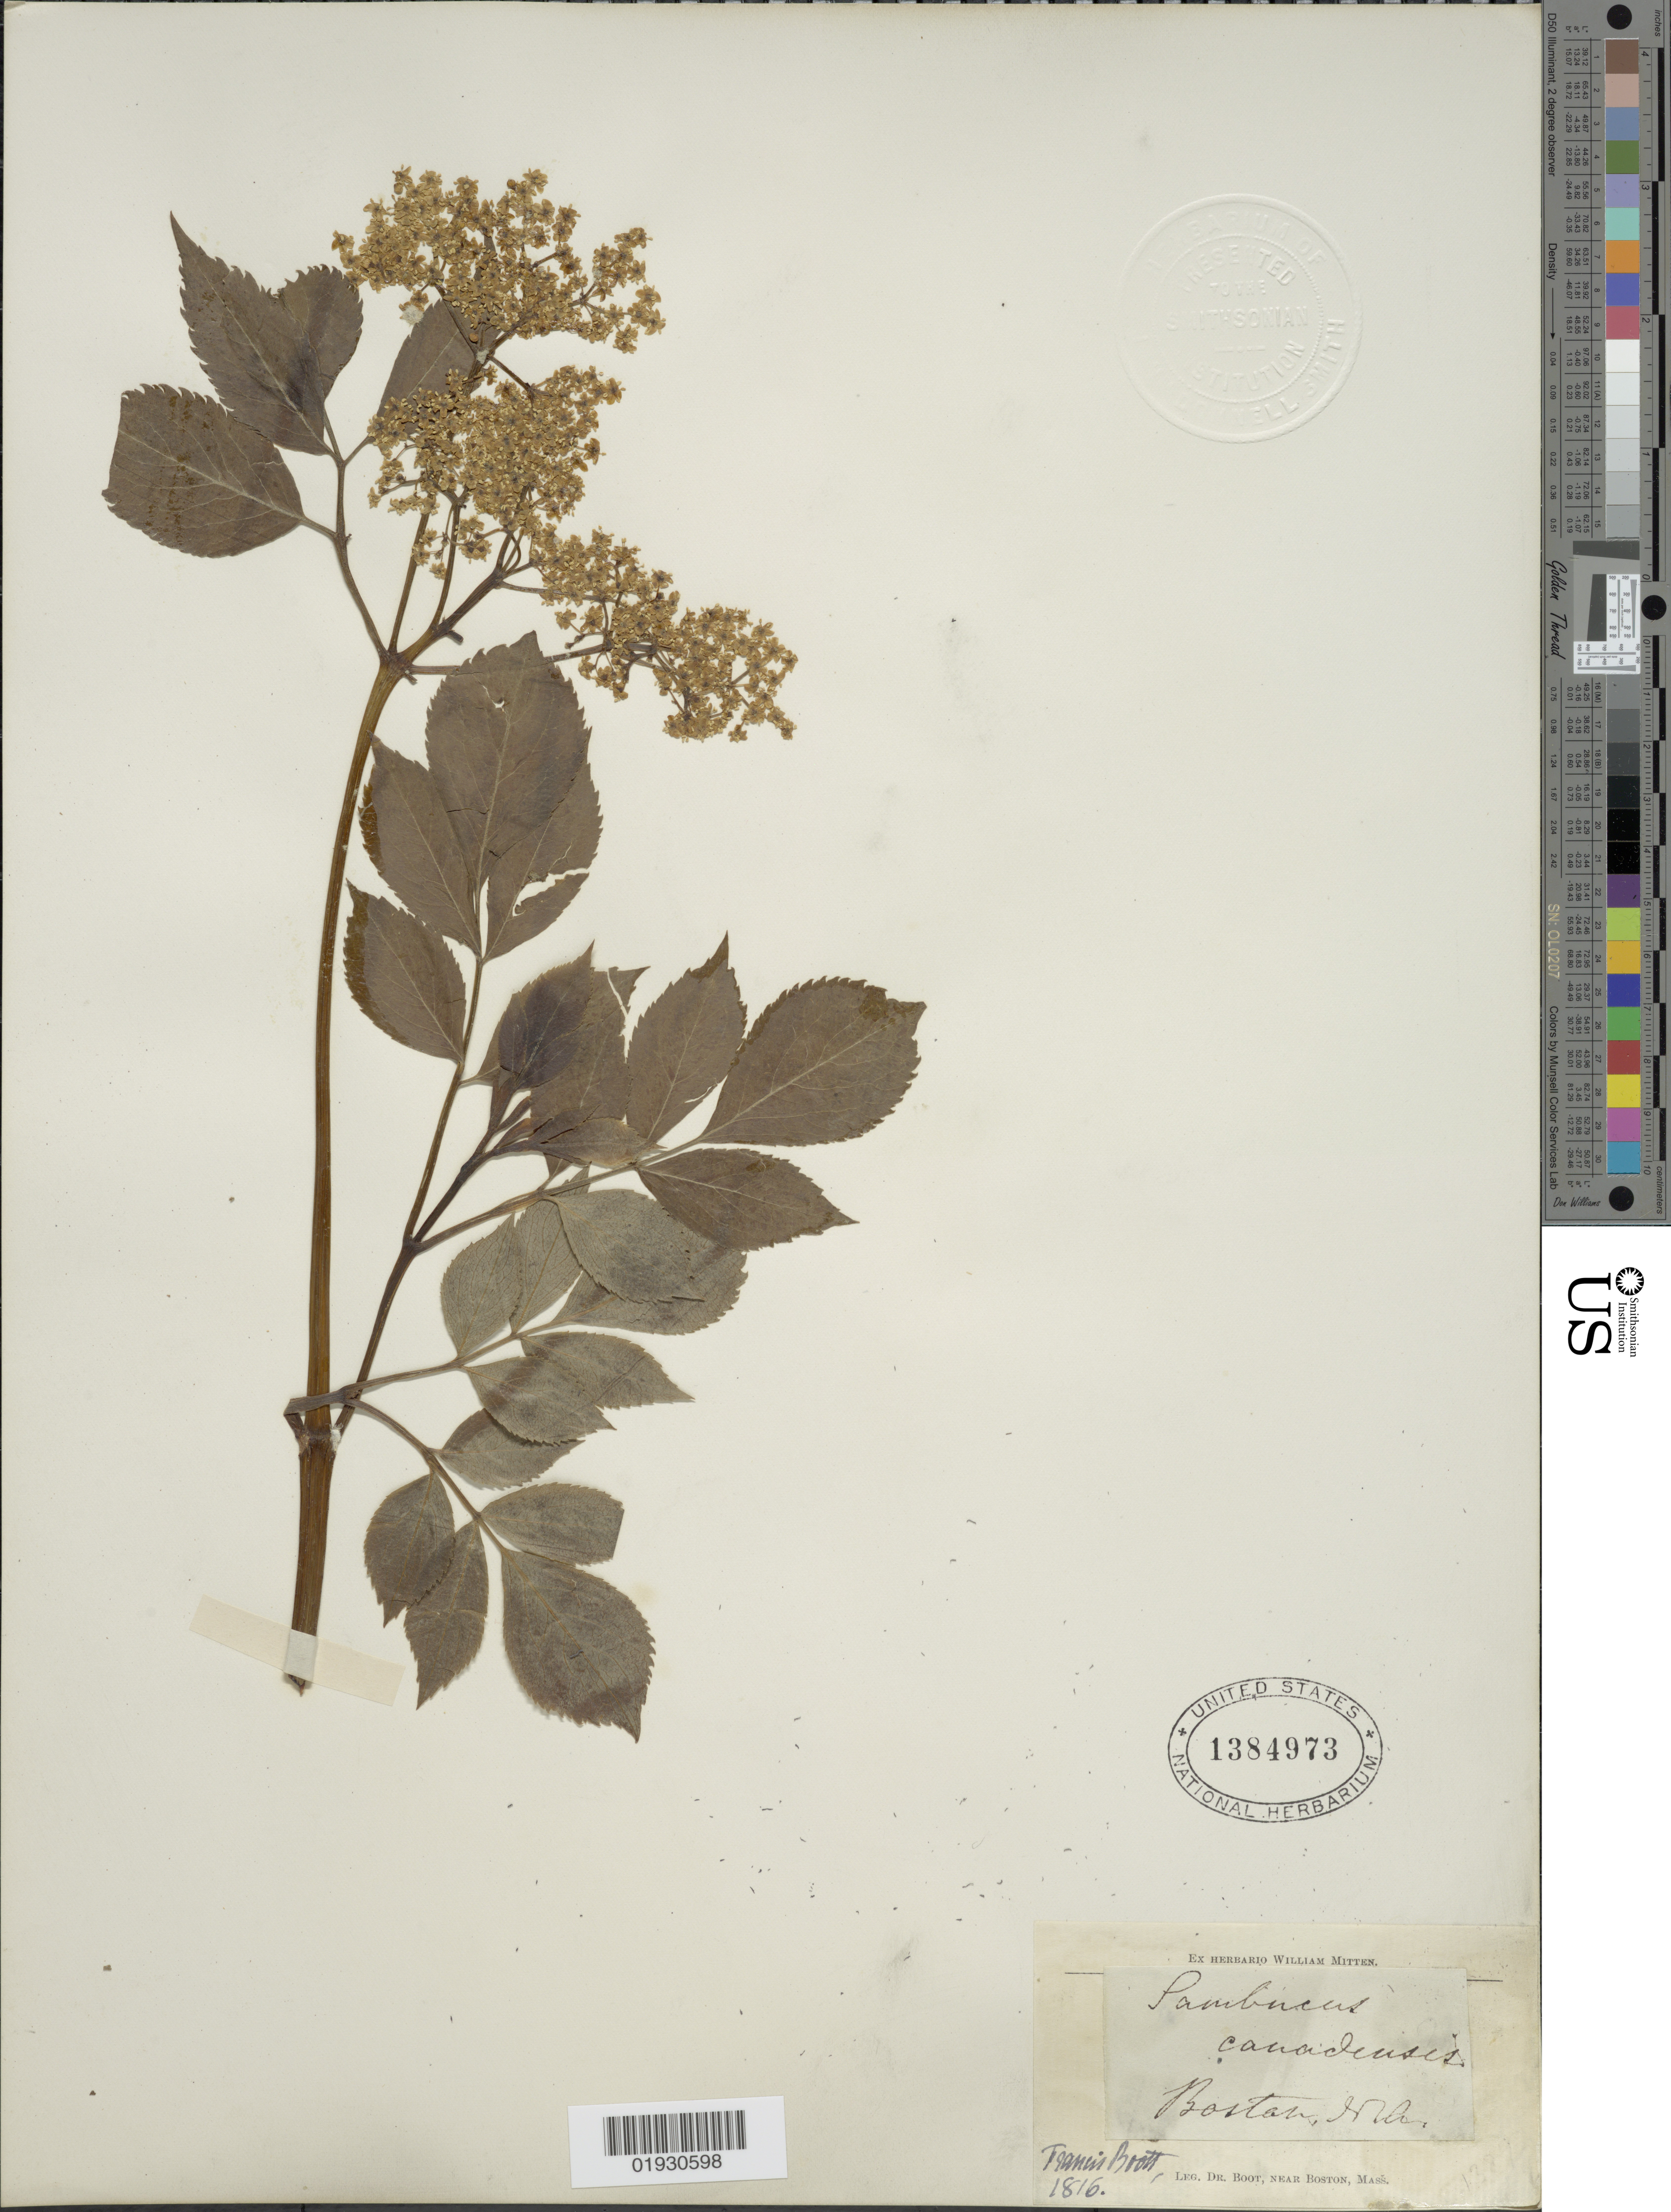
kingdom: Plantae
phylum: Tracheophyta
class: Magnoliopsida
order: Dipsacales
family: Viburnaceae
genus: Sambucus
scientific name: Sambucus canadensis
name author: L.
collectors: F. M. B. Boott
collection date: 1816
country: United States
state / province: Massachusetts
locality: Boston.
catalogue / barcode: US 1384973